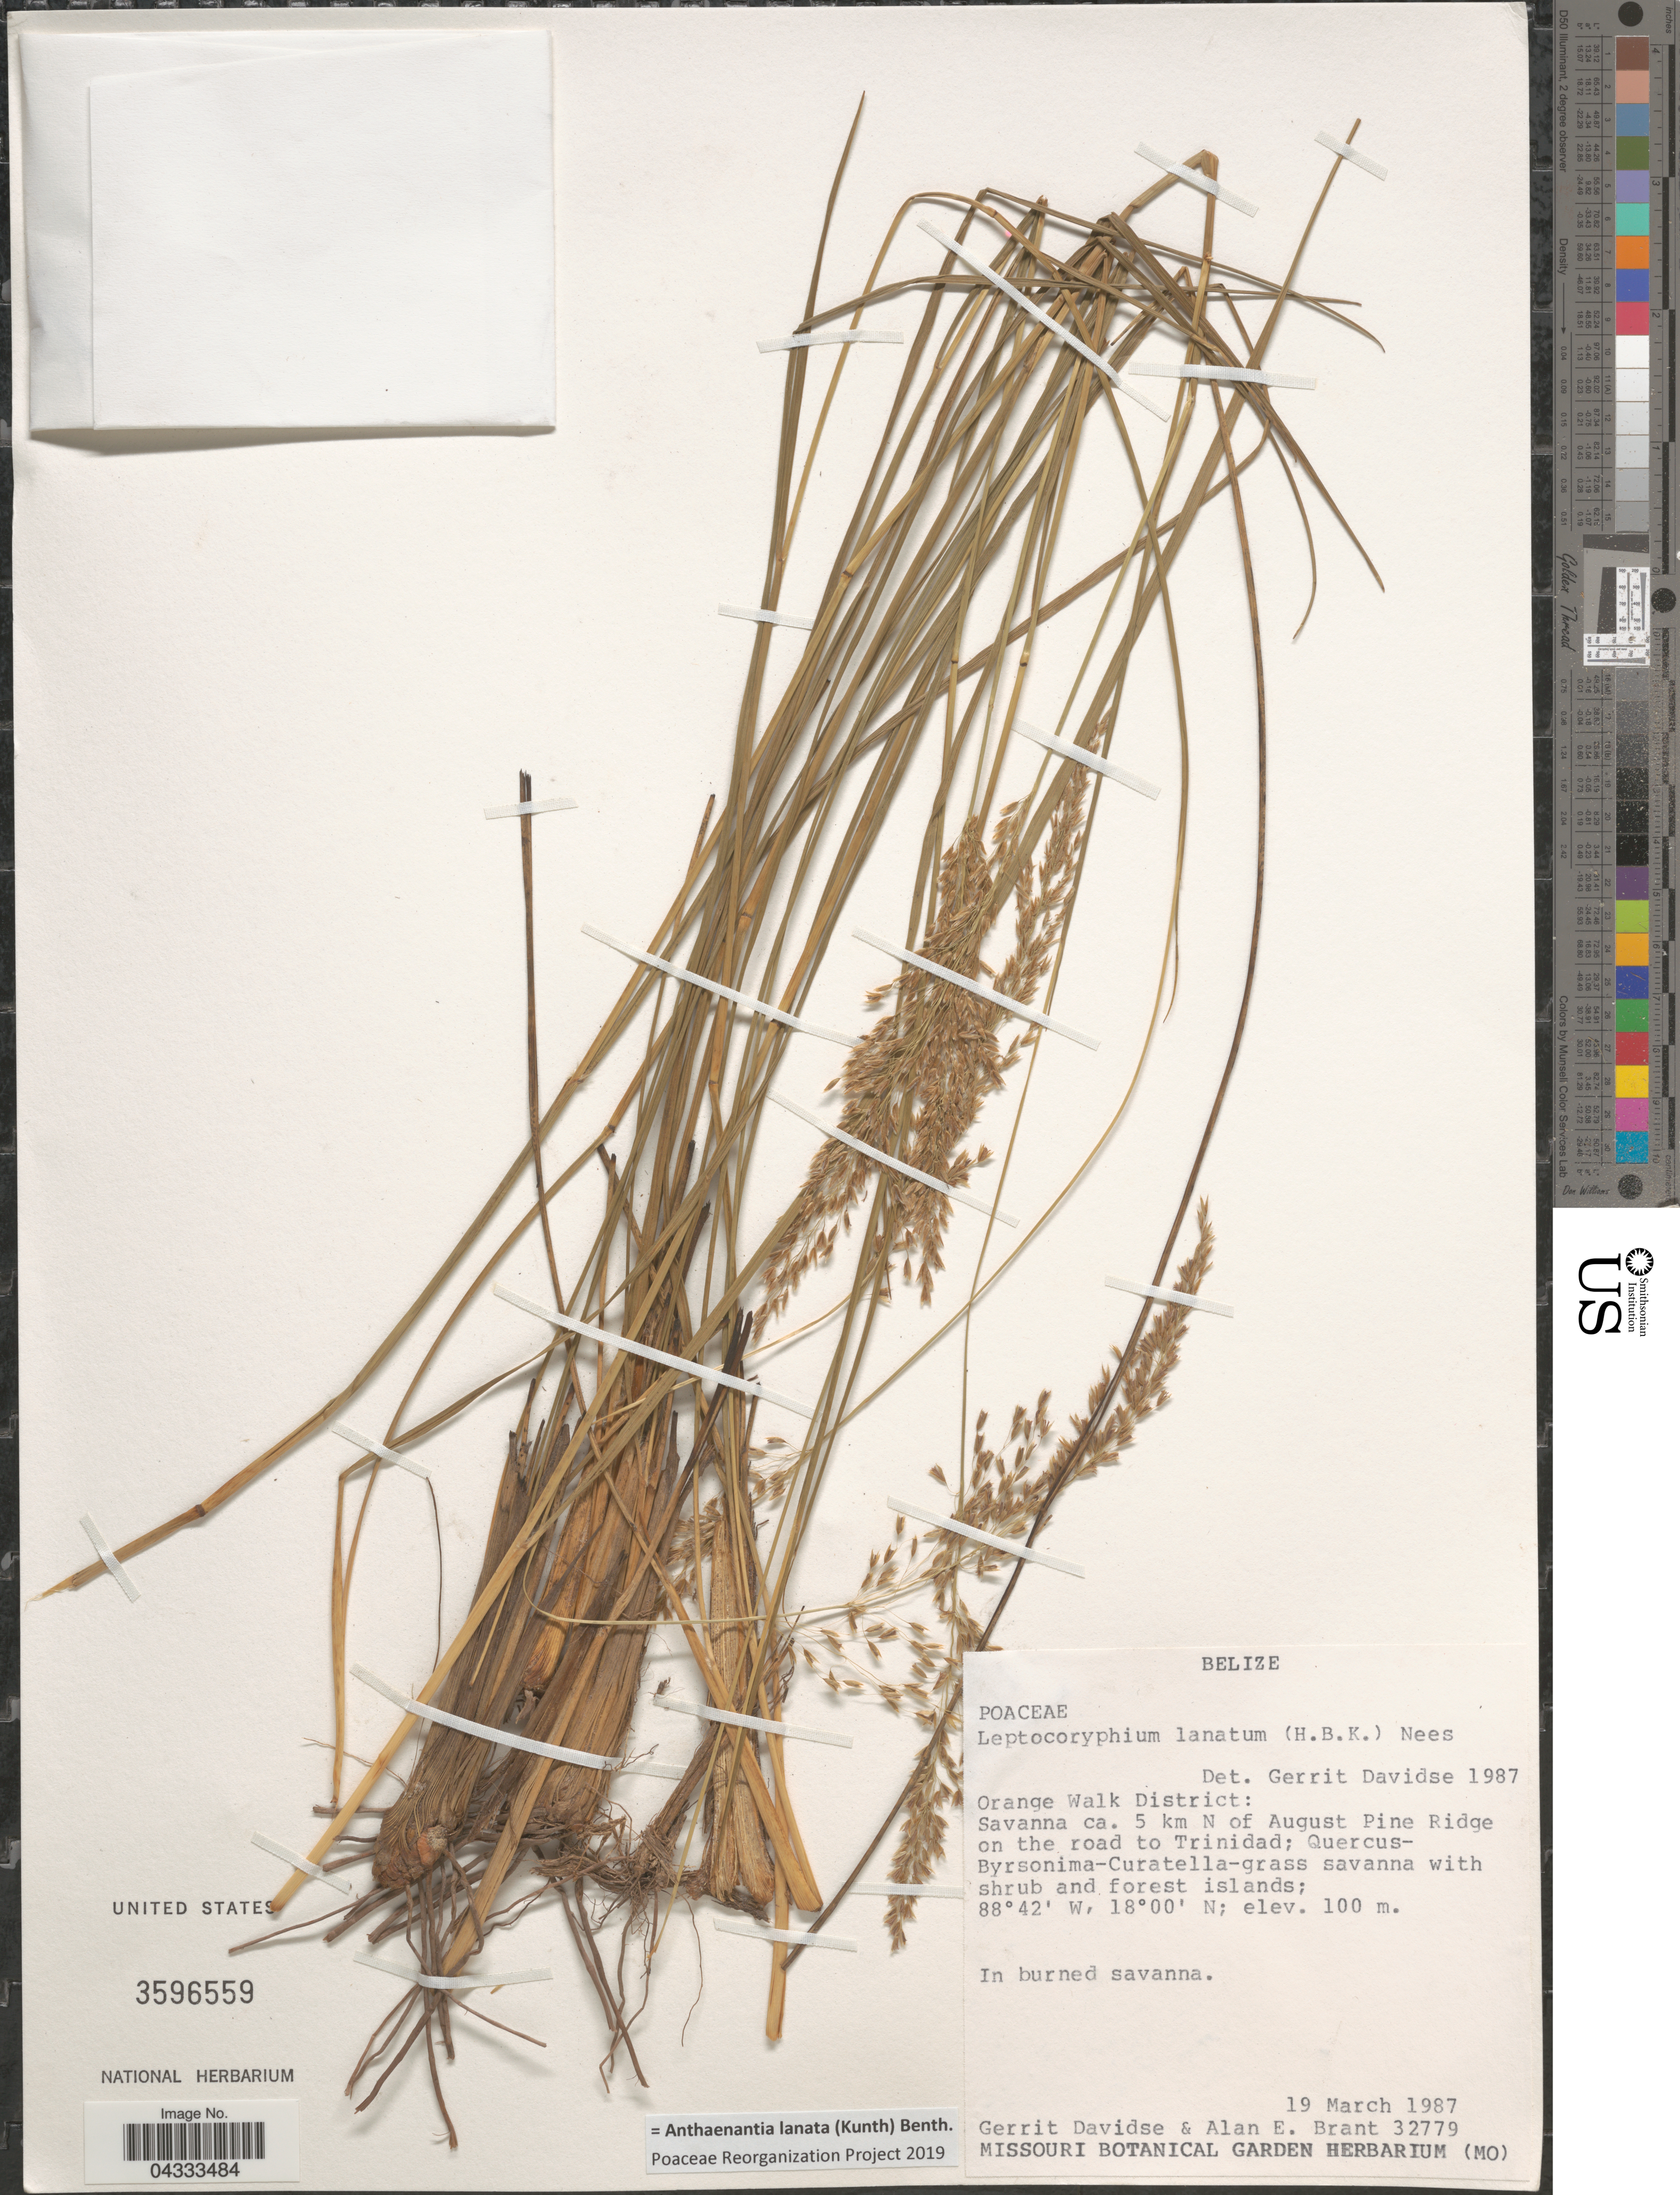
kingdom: Plantae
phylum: Tracheophyta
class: Liliopsida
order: Poales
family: Poaceae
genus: Anthaenantia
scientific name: Anthaenantia lanata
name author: (Kunth) Benth.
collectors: G. Davidse & A. Brant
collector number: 32779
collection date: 1987-03-19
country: Belize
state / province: Orange Walk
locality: Orange Walk District: Savanna ca. 5 km N of August Pine Ridge on the road to Trinidad.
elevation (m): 100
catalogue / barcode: US 3596559